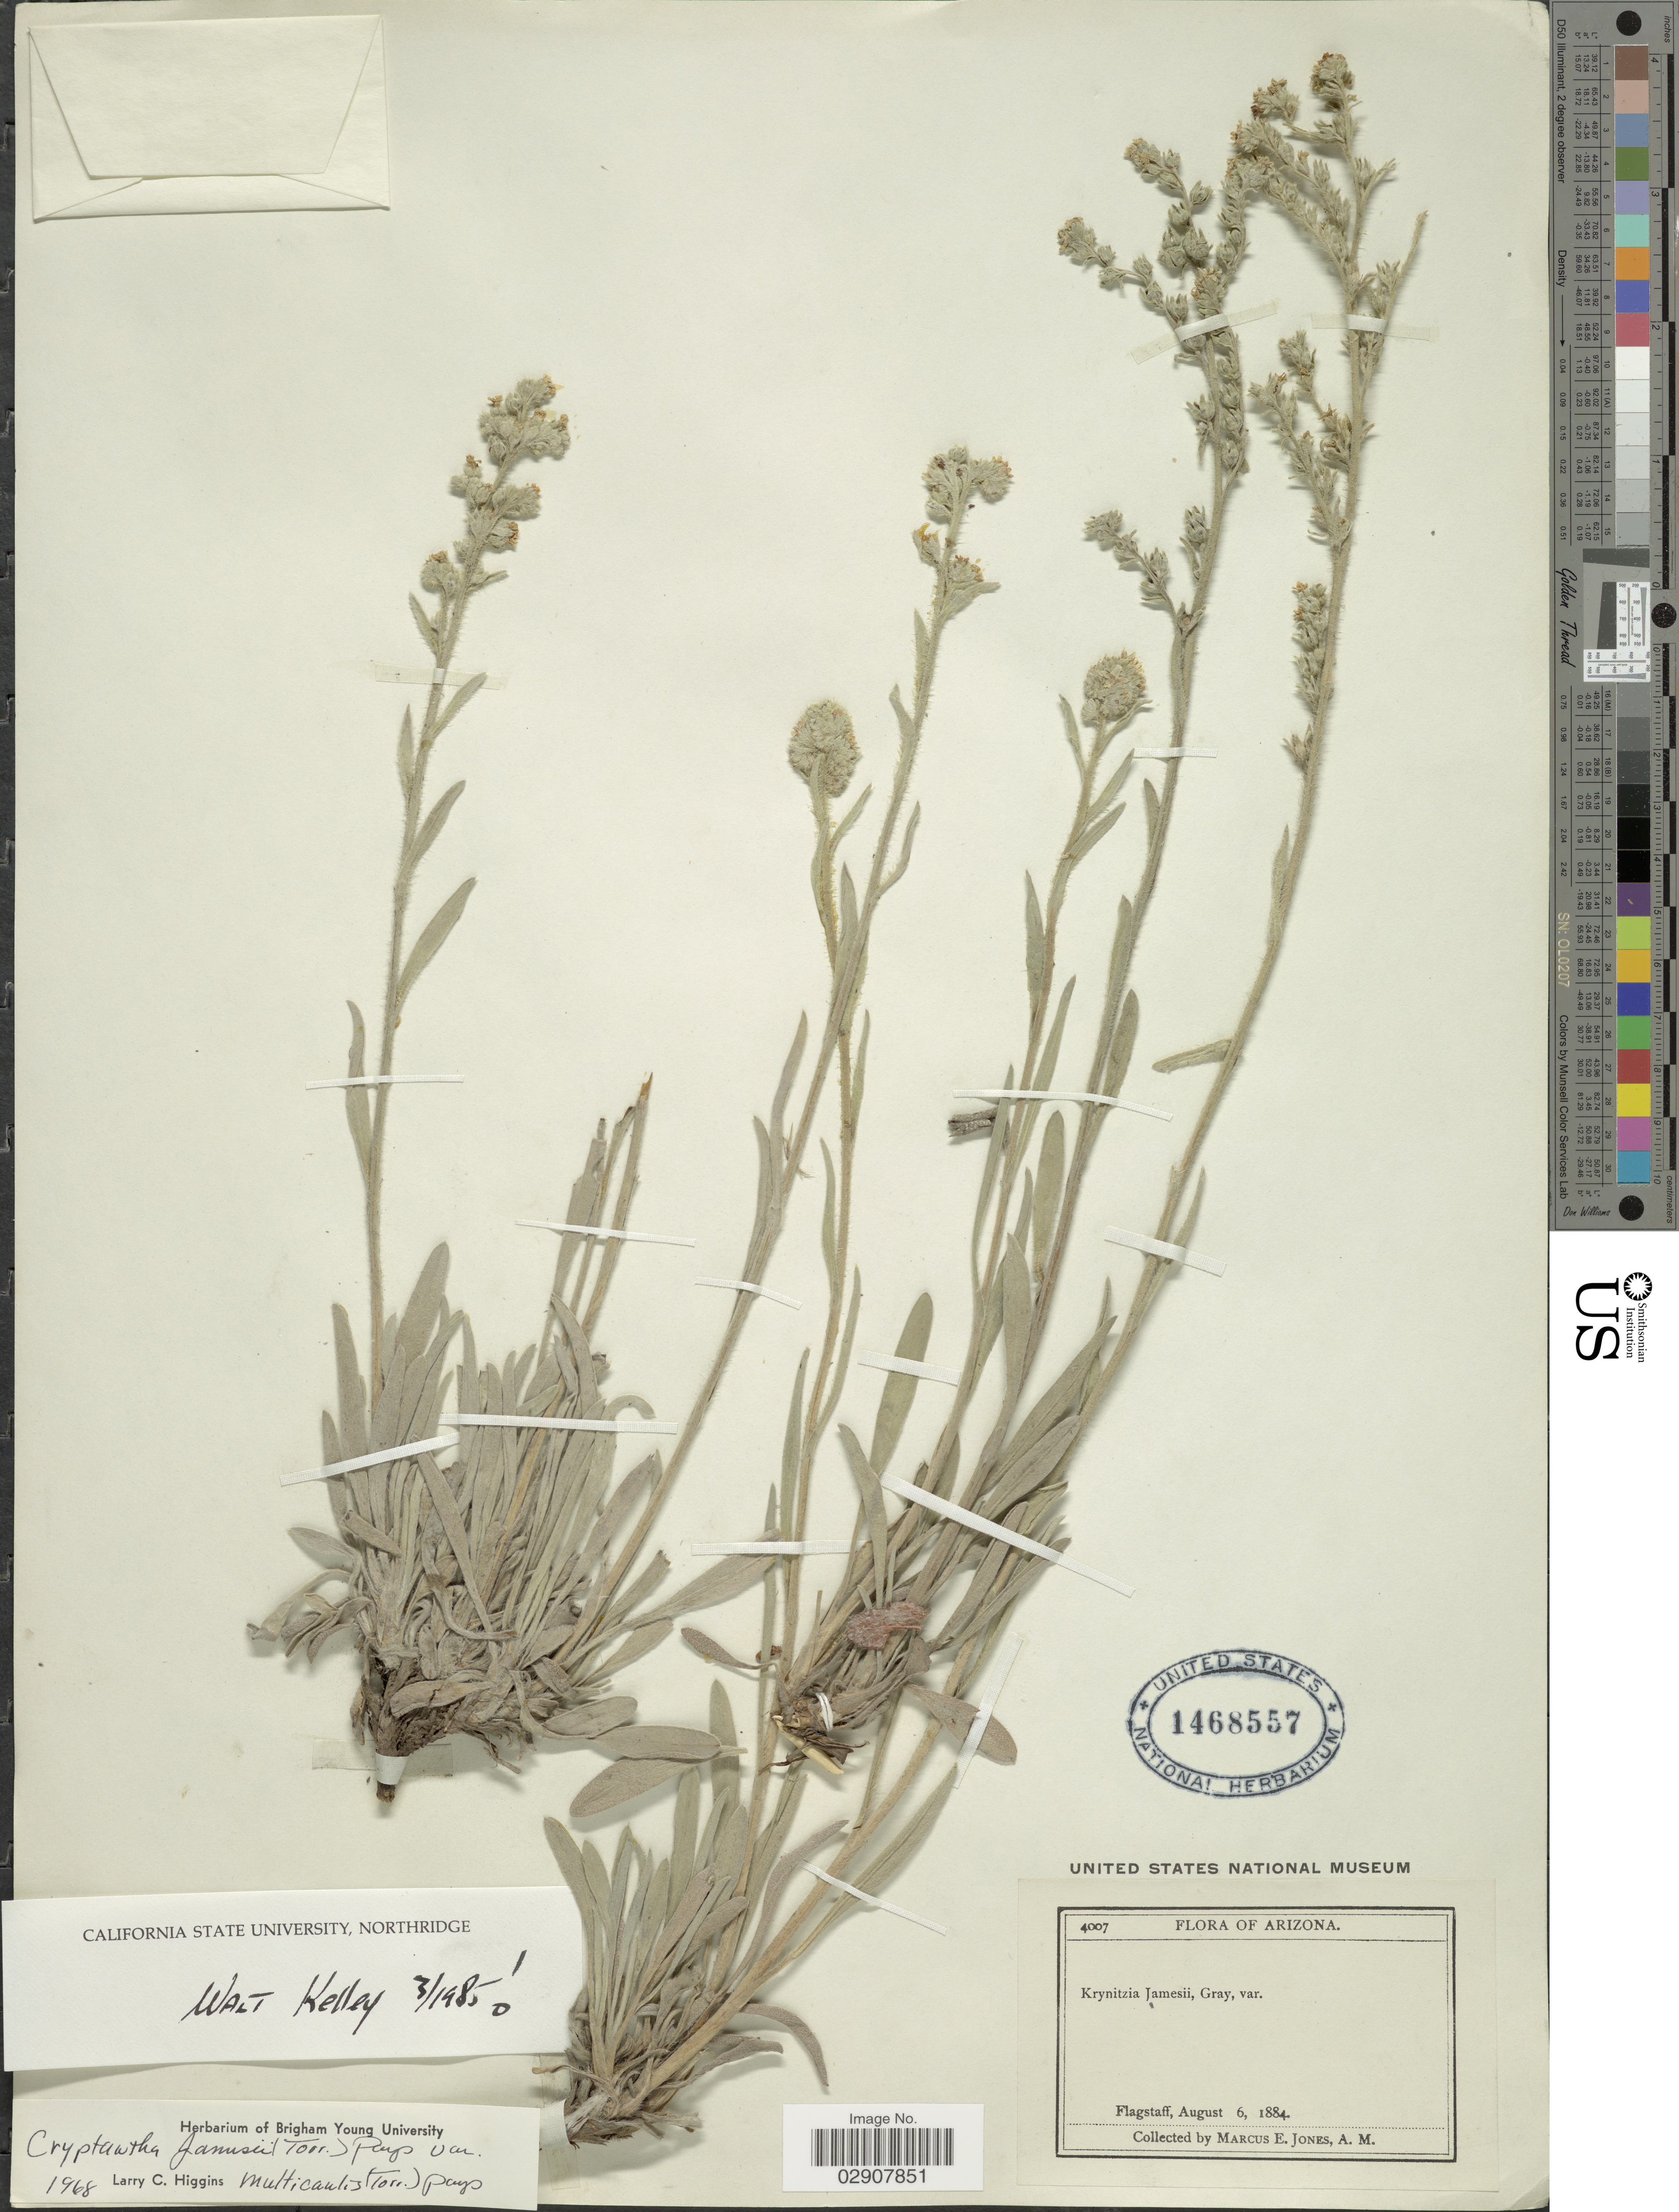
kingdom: Plantae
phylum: Tracheophyta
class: Magnoliopsida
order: Boraginales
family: Boraginaceae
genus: Cryptantha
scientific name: Cryptantha jamesii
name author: (Torr.) Payson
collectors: M. E. Jones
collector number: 4007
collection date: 1884-08-06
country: United States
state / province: Arizona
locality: Flagstaff. Arizona.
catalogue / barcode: US 1468557